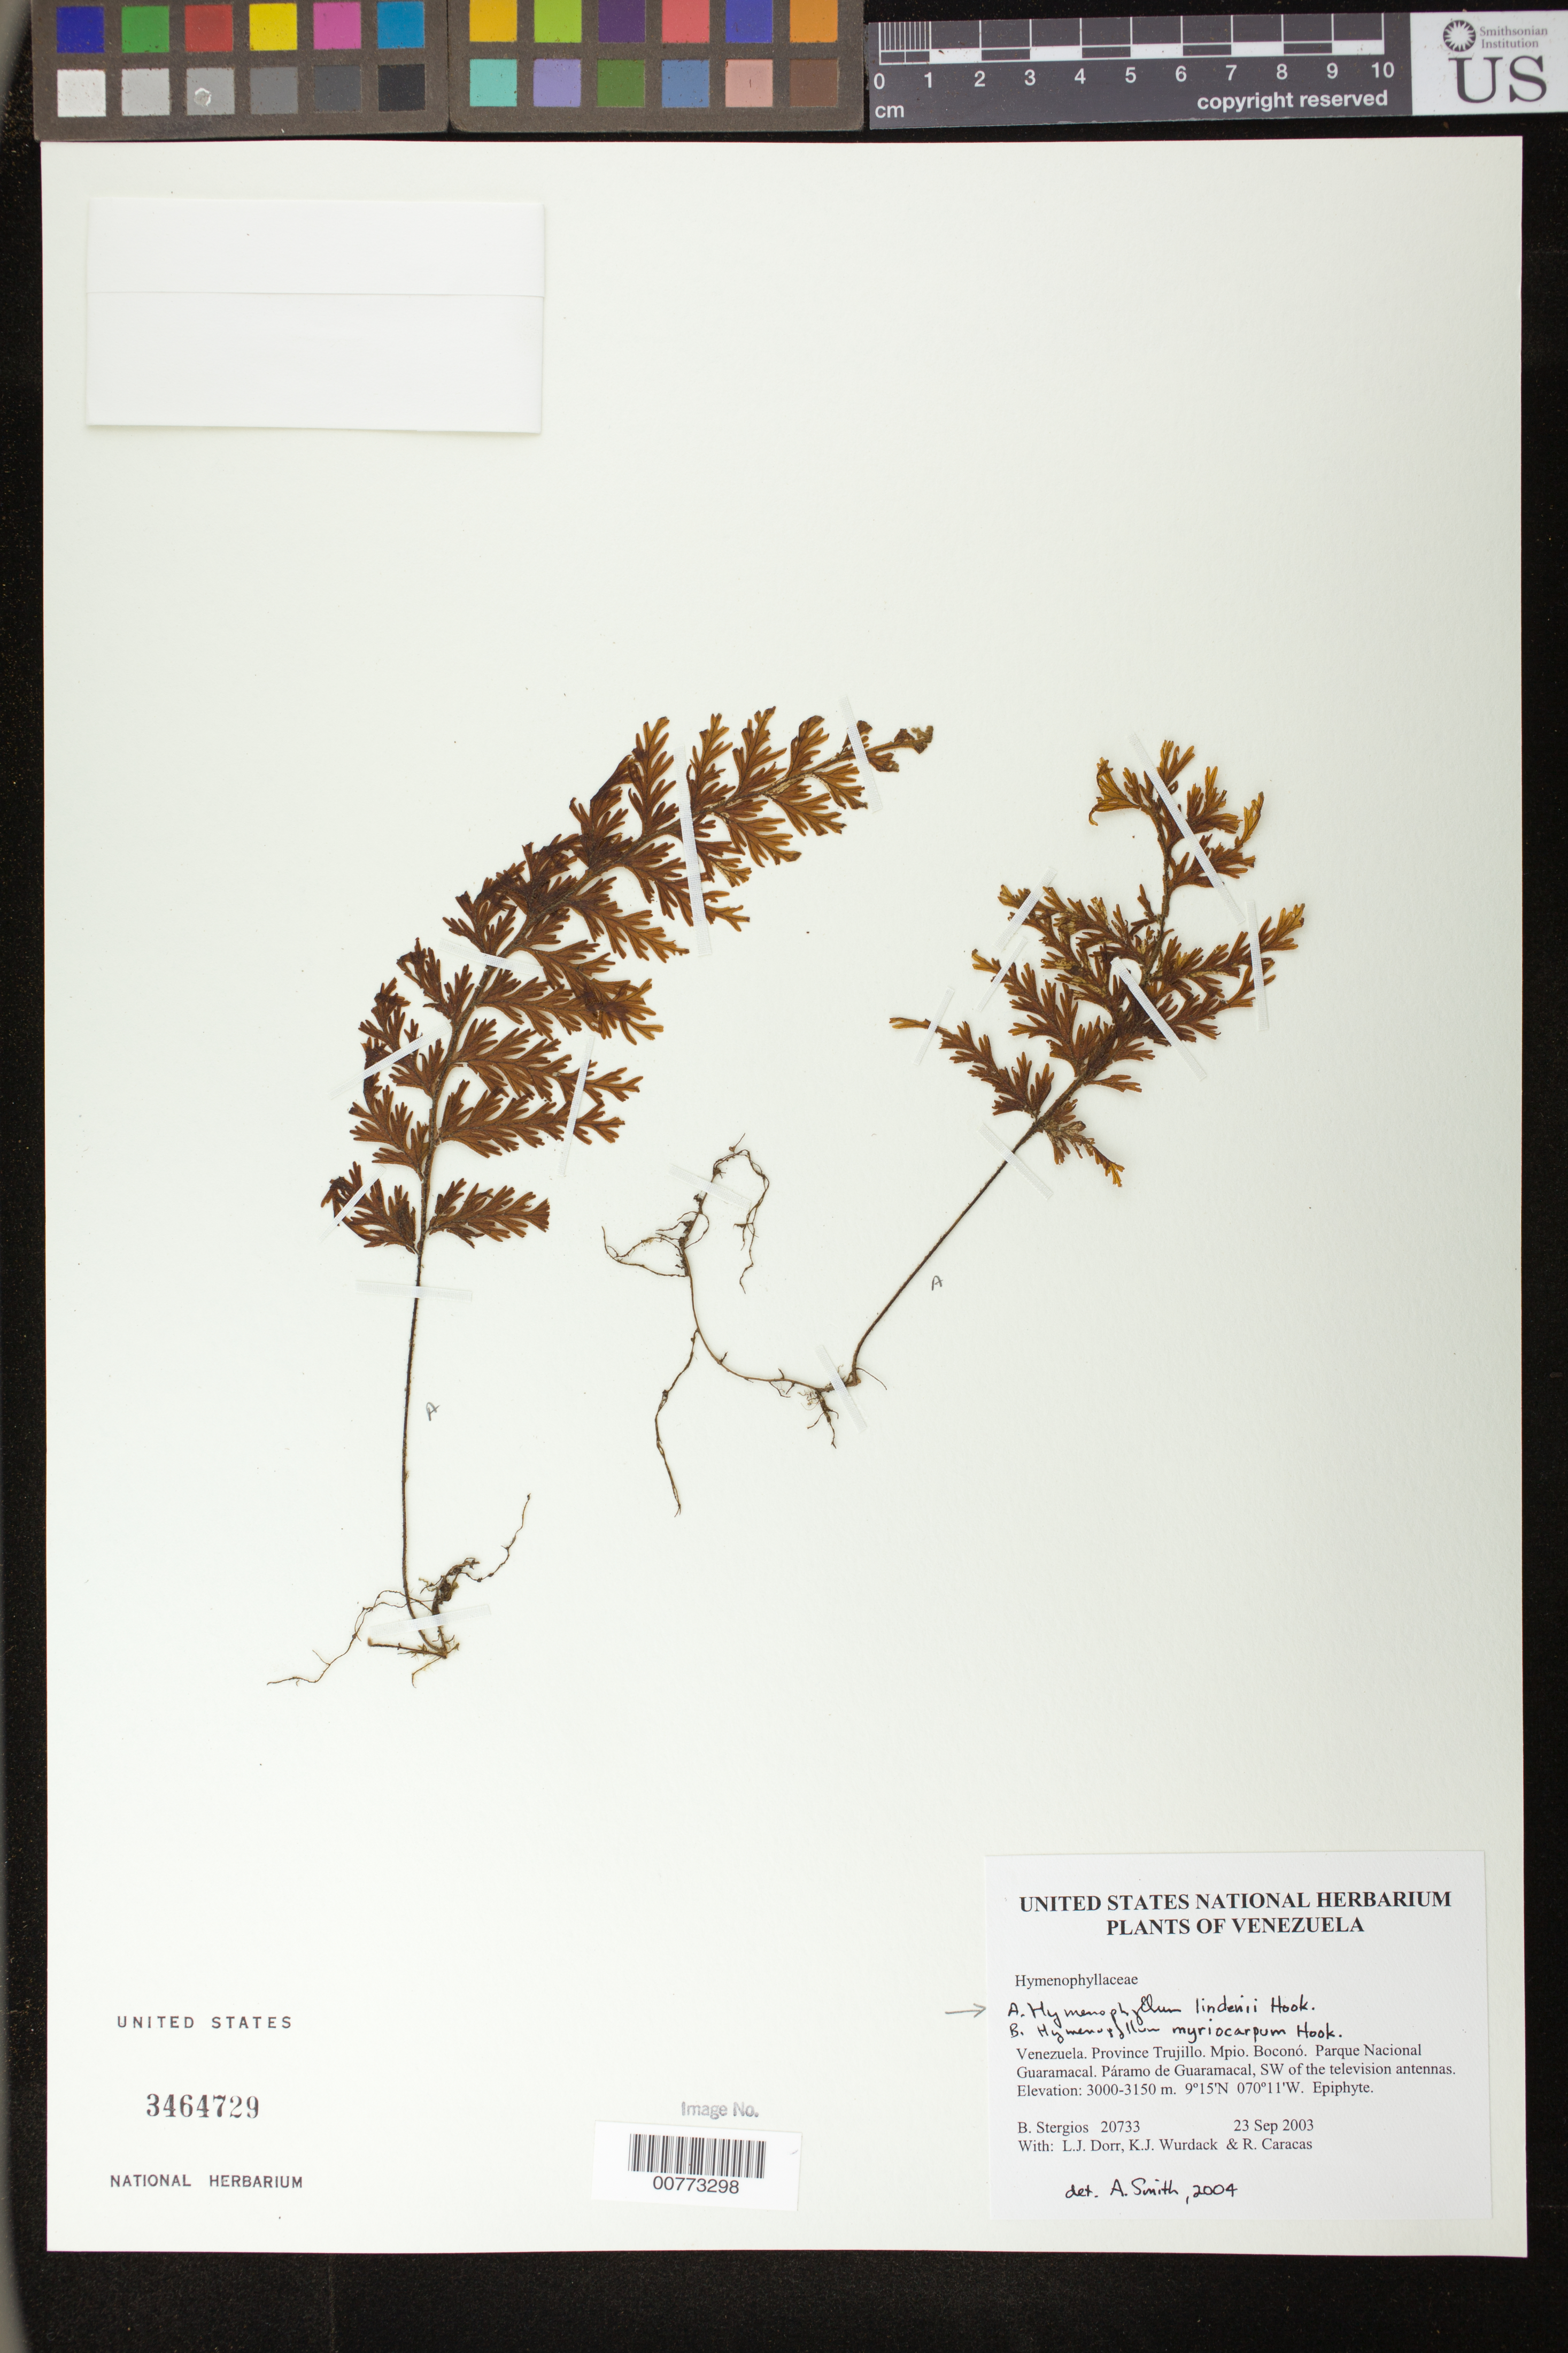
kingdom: Plantae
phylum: Tracheophyta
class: Polypodiopsida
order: Hymenophyllales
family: Hymenophyllaceae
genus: Hymenophyllum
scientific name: Hymenophyllum lindenii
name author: Hook.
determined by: Smith, Andrew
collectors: B. G. Stergios, L. J. Dorr, K. Wurdack & R. Caracas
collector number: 20733A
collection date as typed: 23 Sep 2003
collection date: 2003-09-23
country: Venezuela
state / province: Trujillo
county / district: Boconó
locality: Parque Nacional Guaramacal. Páramo de Guaramacal, SW of the television antennas.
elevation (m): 3000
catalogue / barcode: US 3464729